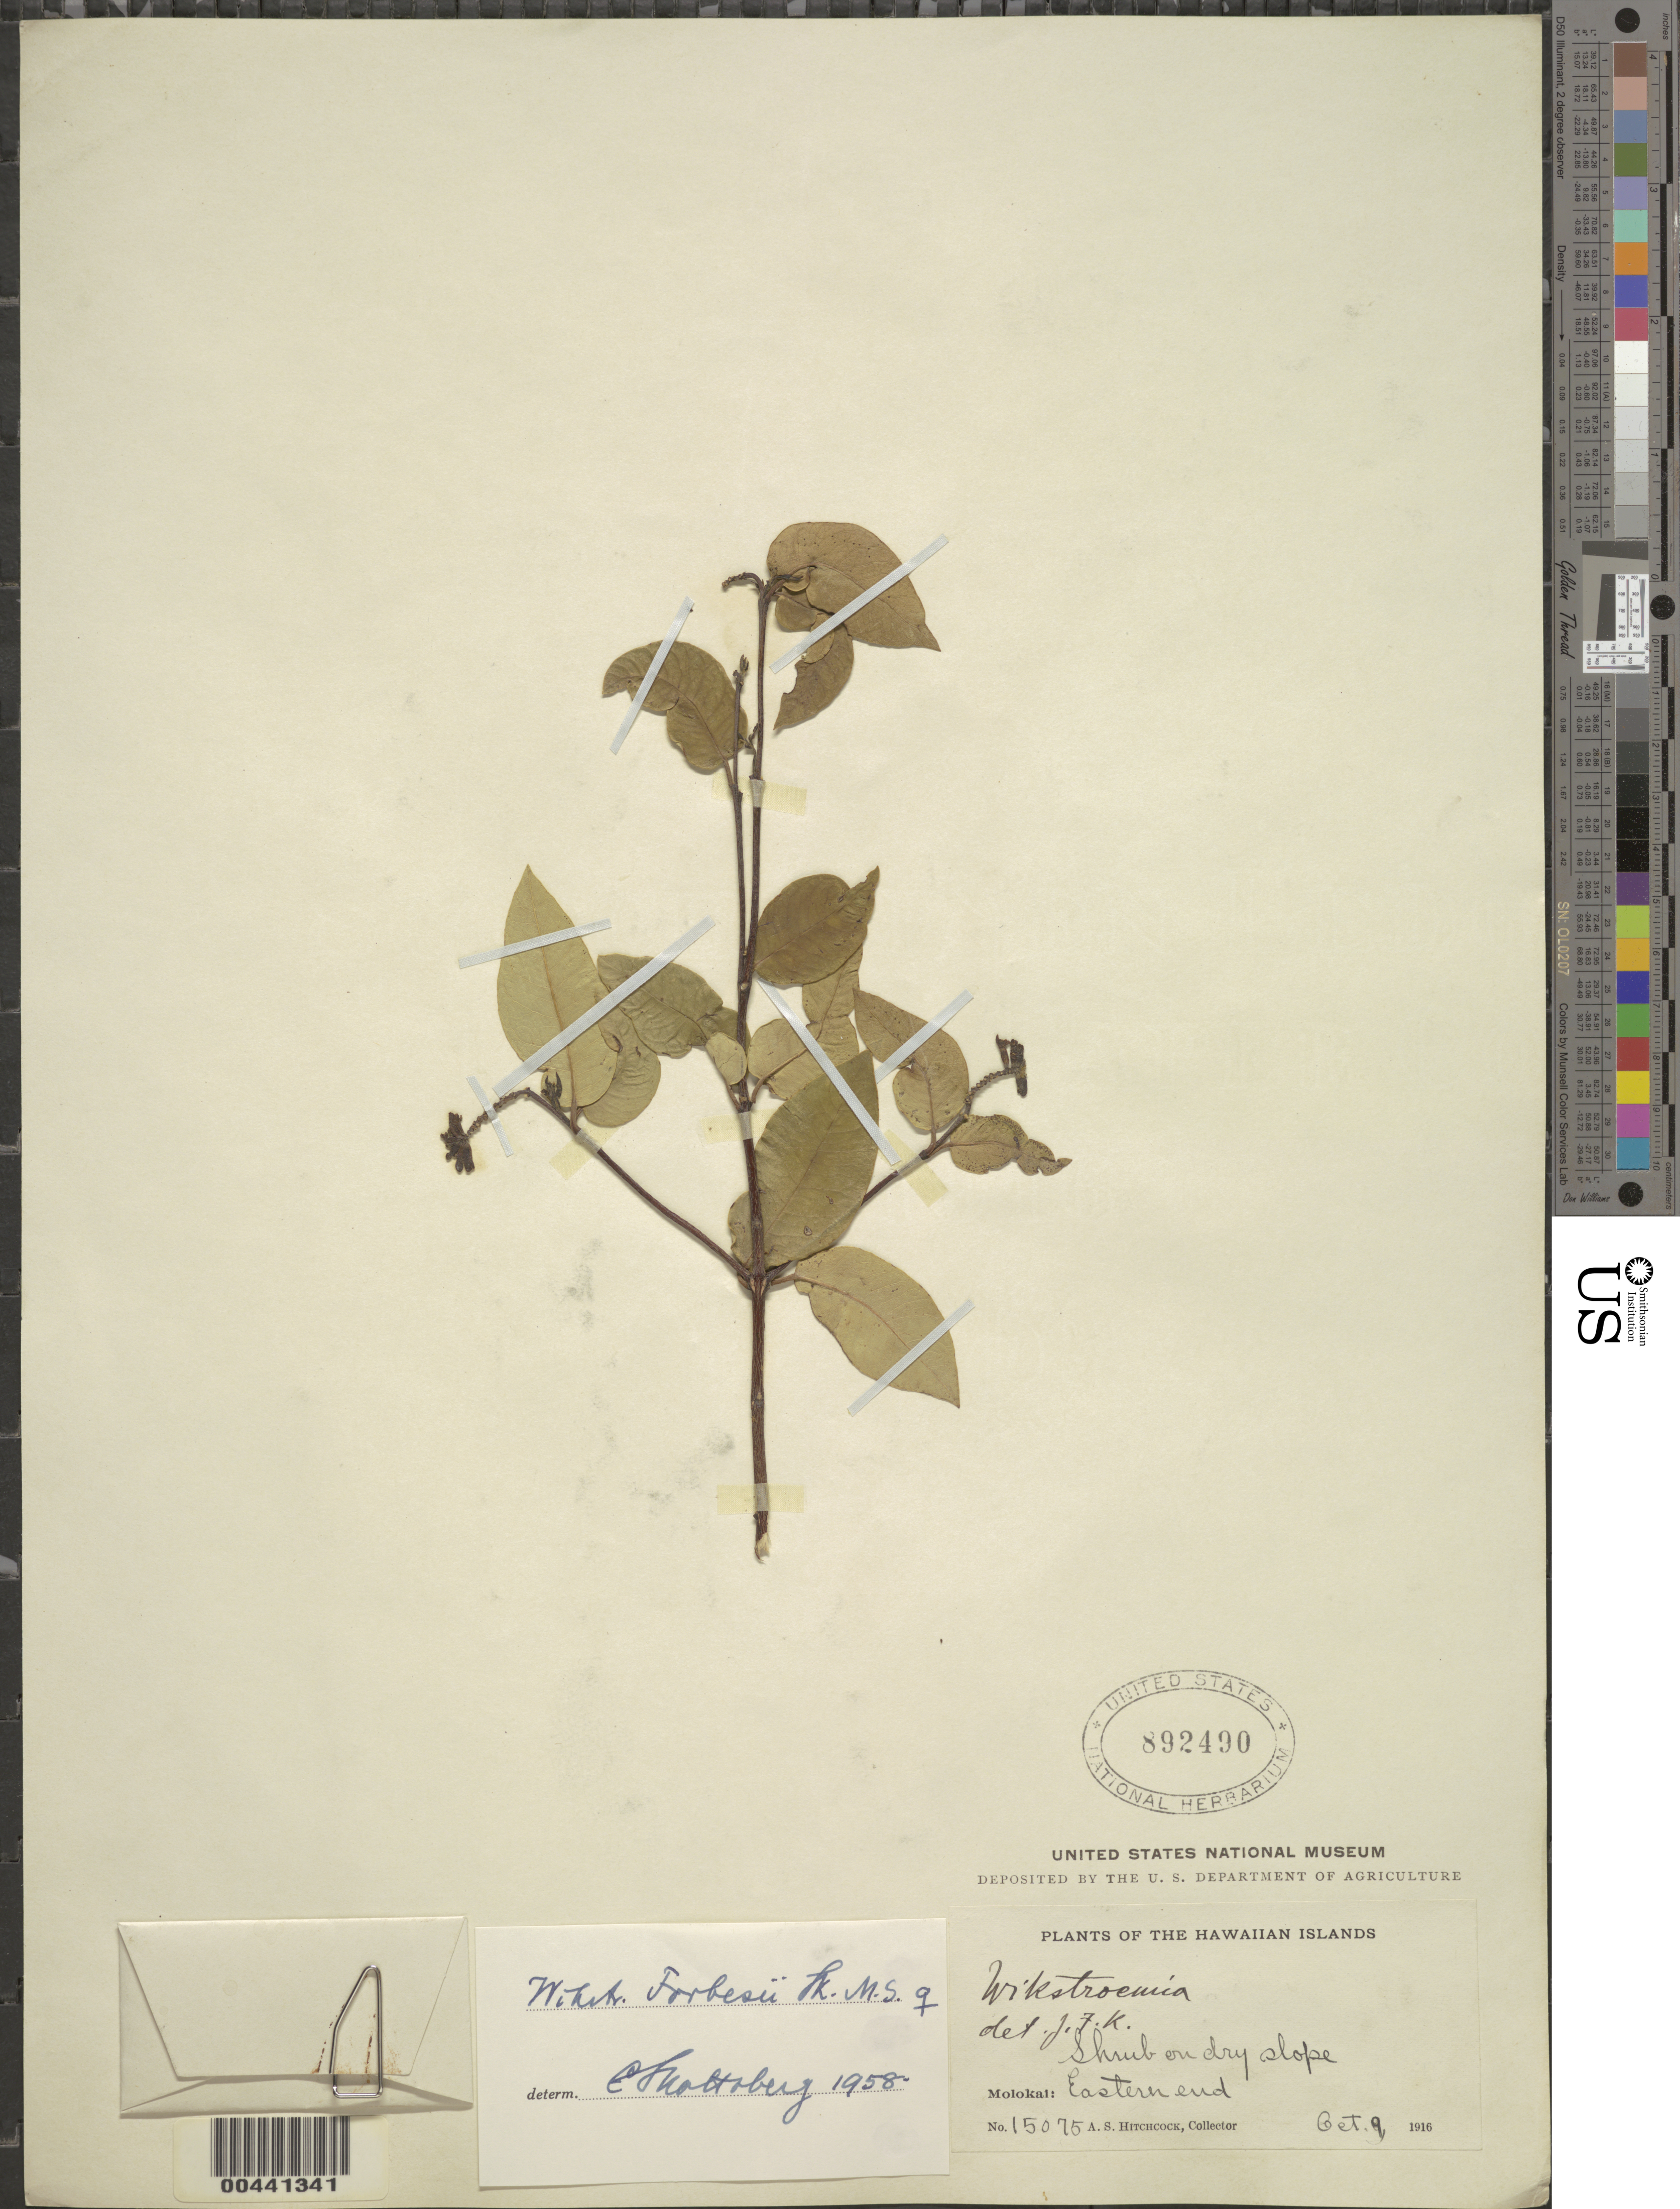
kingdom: Plantae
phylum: Tracheophyta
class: Magnoliopsida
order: Malvales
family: Thymelaeaceae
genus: Wikstroemia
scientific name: Wikstroemia forbesii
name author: Skottsb.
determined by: Skottsberg, C. J. F.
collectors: A. S. Hitchcock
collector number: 15075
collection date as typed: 9 Oct 1916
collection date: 1916-10-09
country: United States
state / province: Hawaii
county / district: Maui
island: Moloka'i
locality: Eastern end of Molokai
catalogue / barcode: US 892490